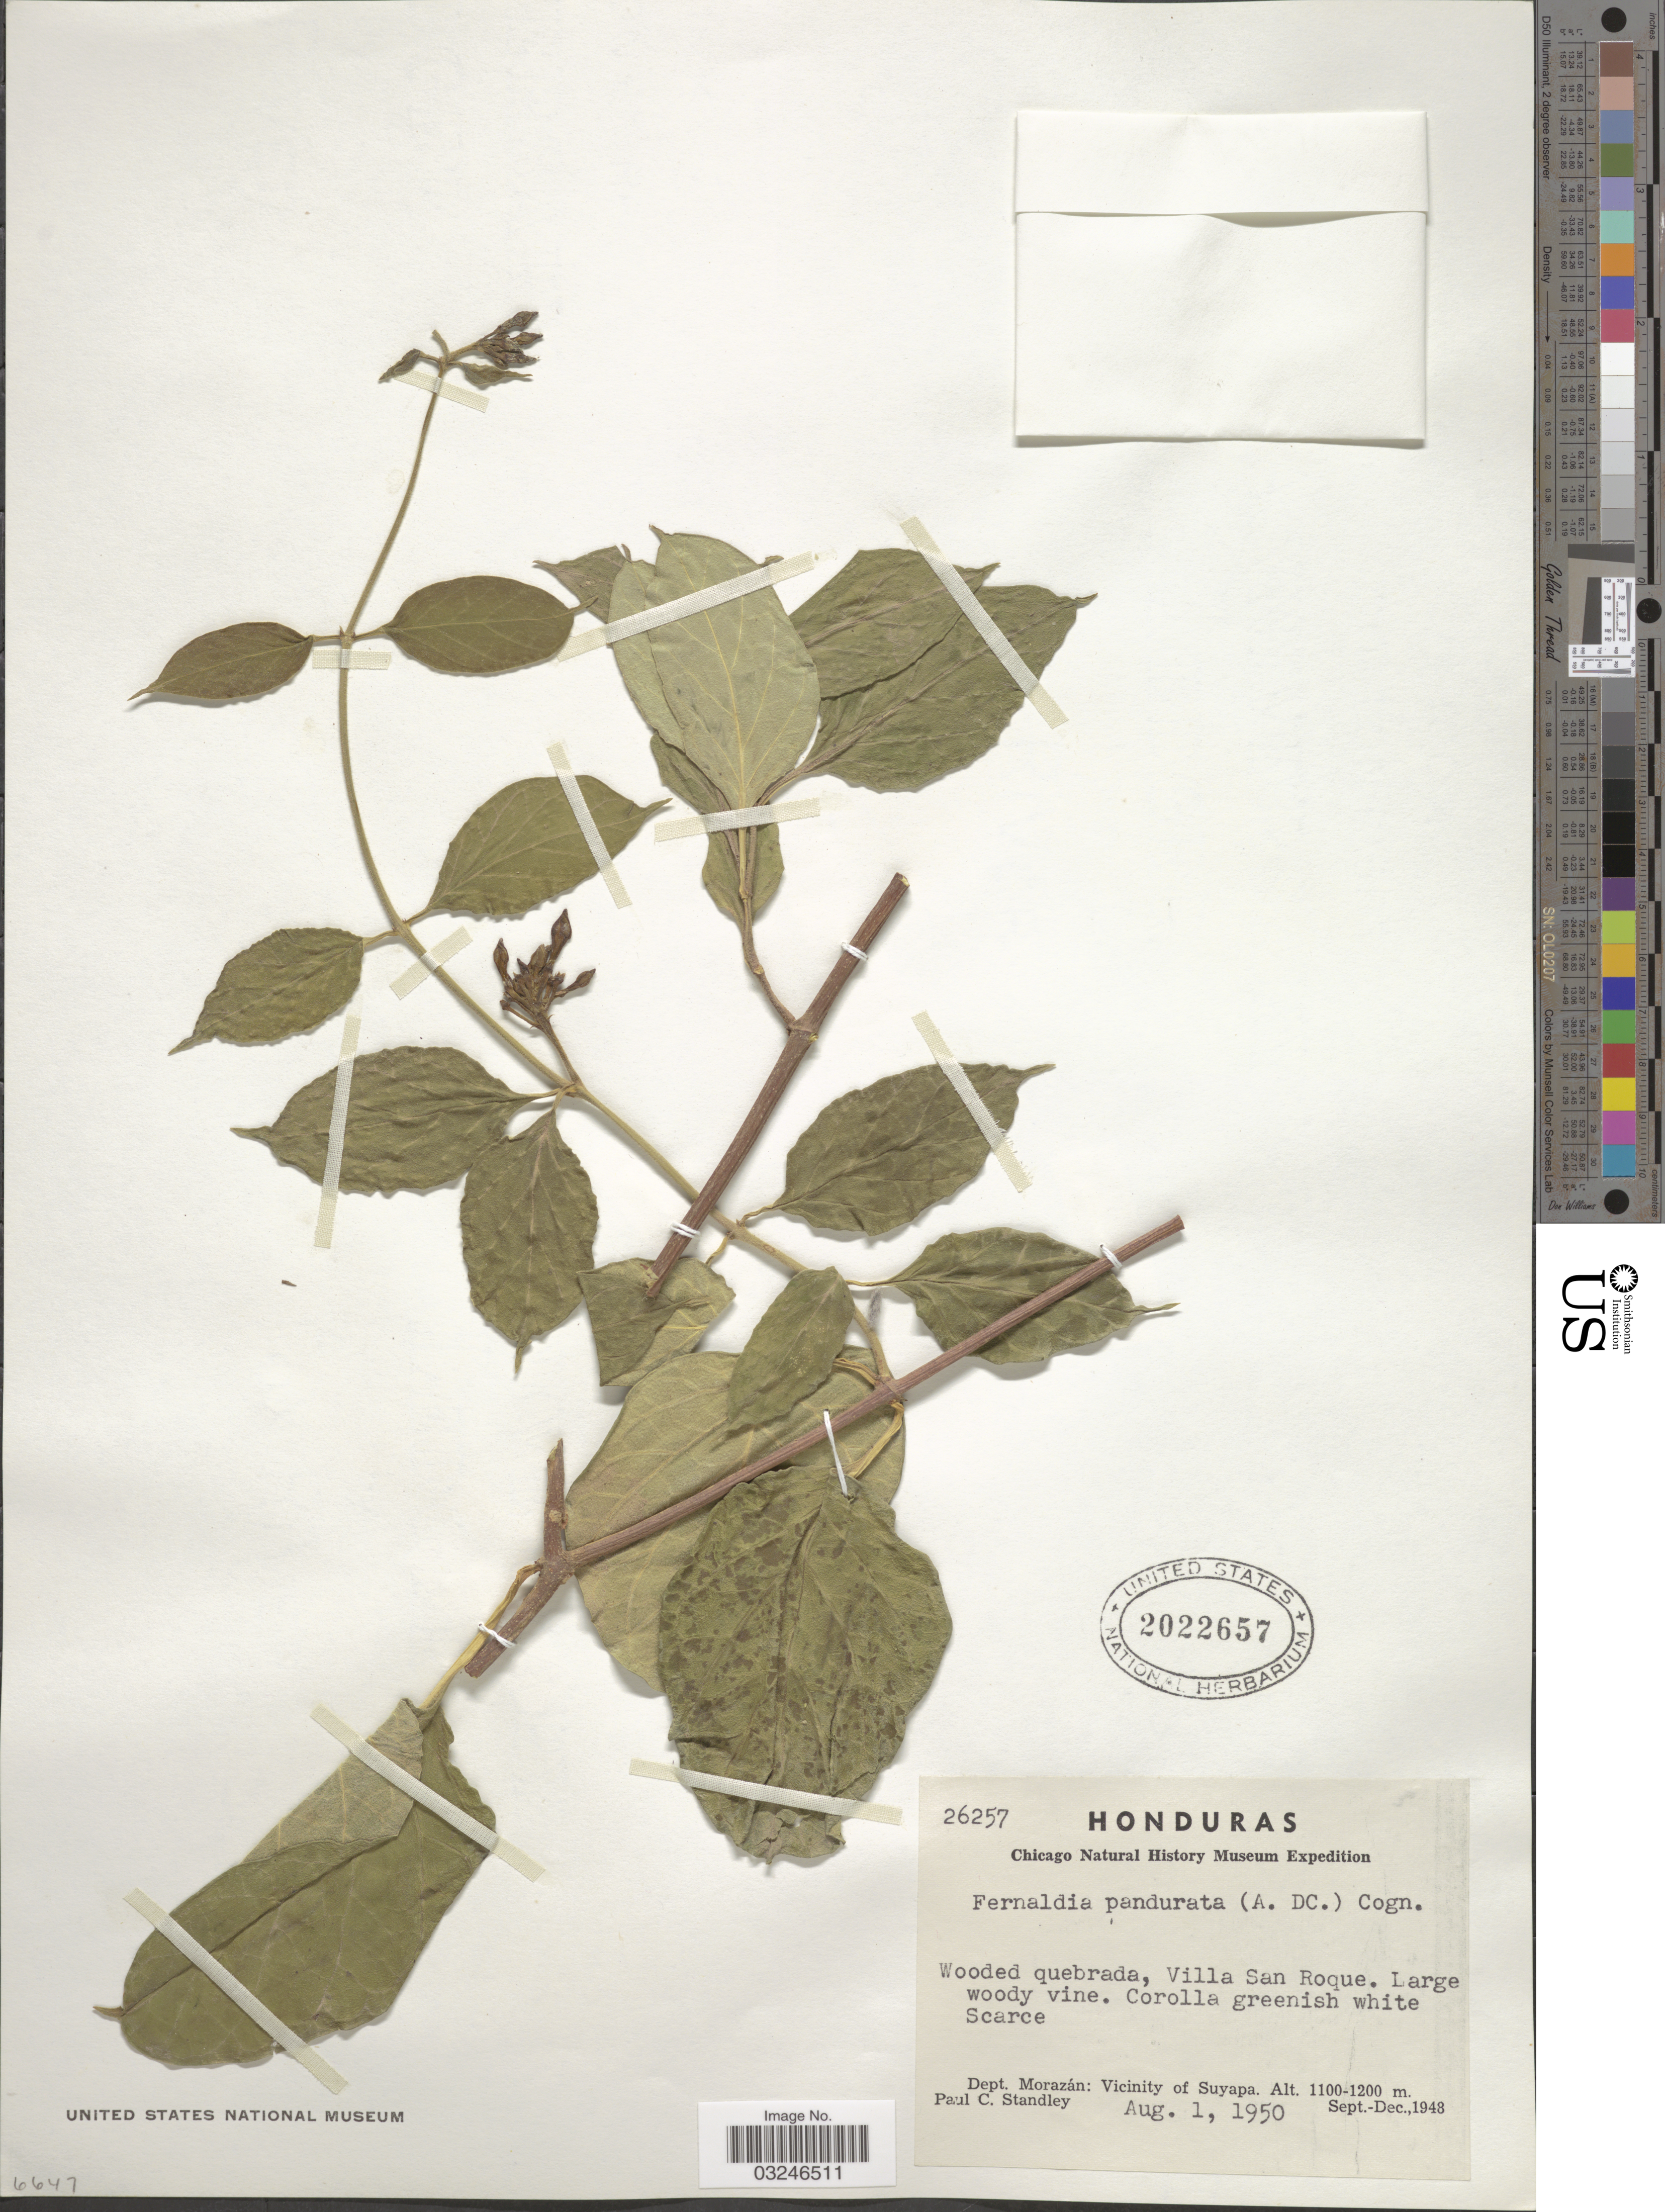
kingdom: Plantae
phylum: Tracheophyta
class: Magnoliopsida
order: Gentianales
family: Apocynaceae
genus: Fernaldia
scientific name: Fernaldia pandurata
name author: (A. DC.) Woodson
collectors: P. C. Standley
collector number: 26257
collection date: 1950-08-01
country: Honduras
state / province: Fco. Morazán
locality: Dept. Morazán: Vicinity of Suyapa.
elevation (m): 1100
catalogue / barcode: US 2022657